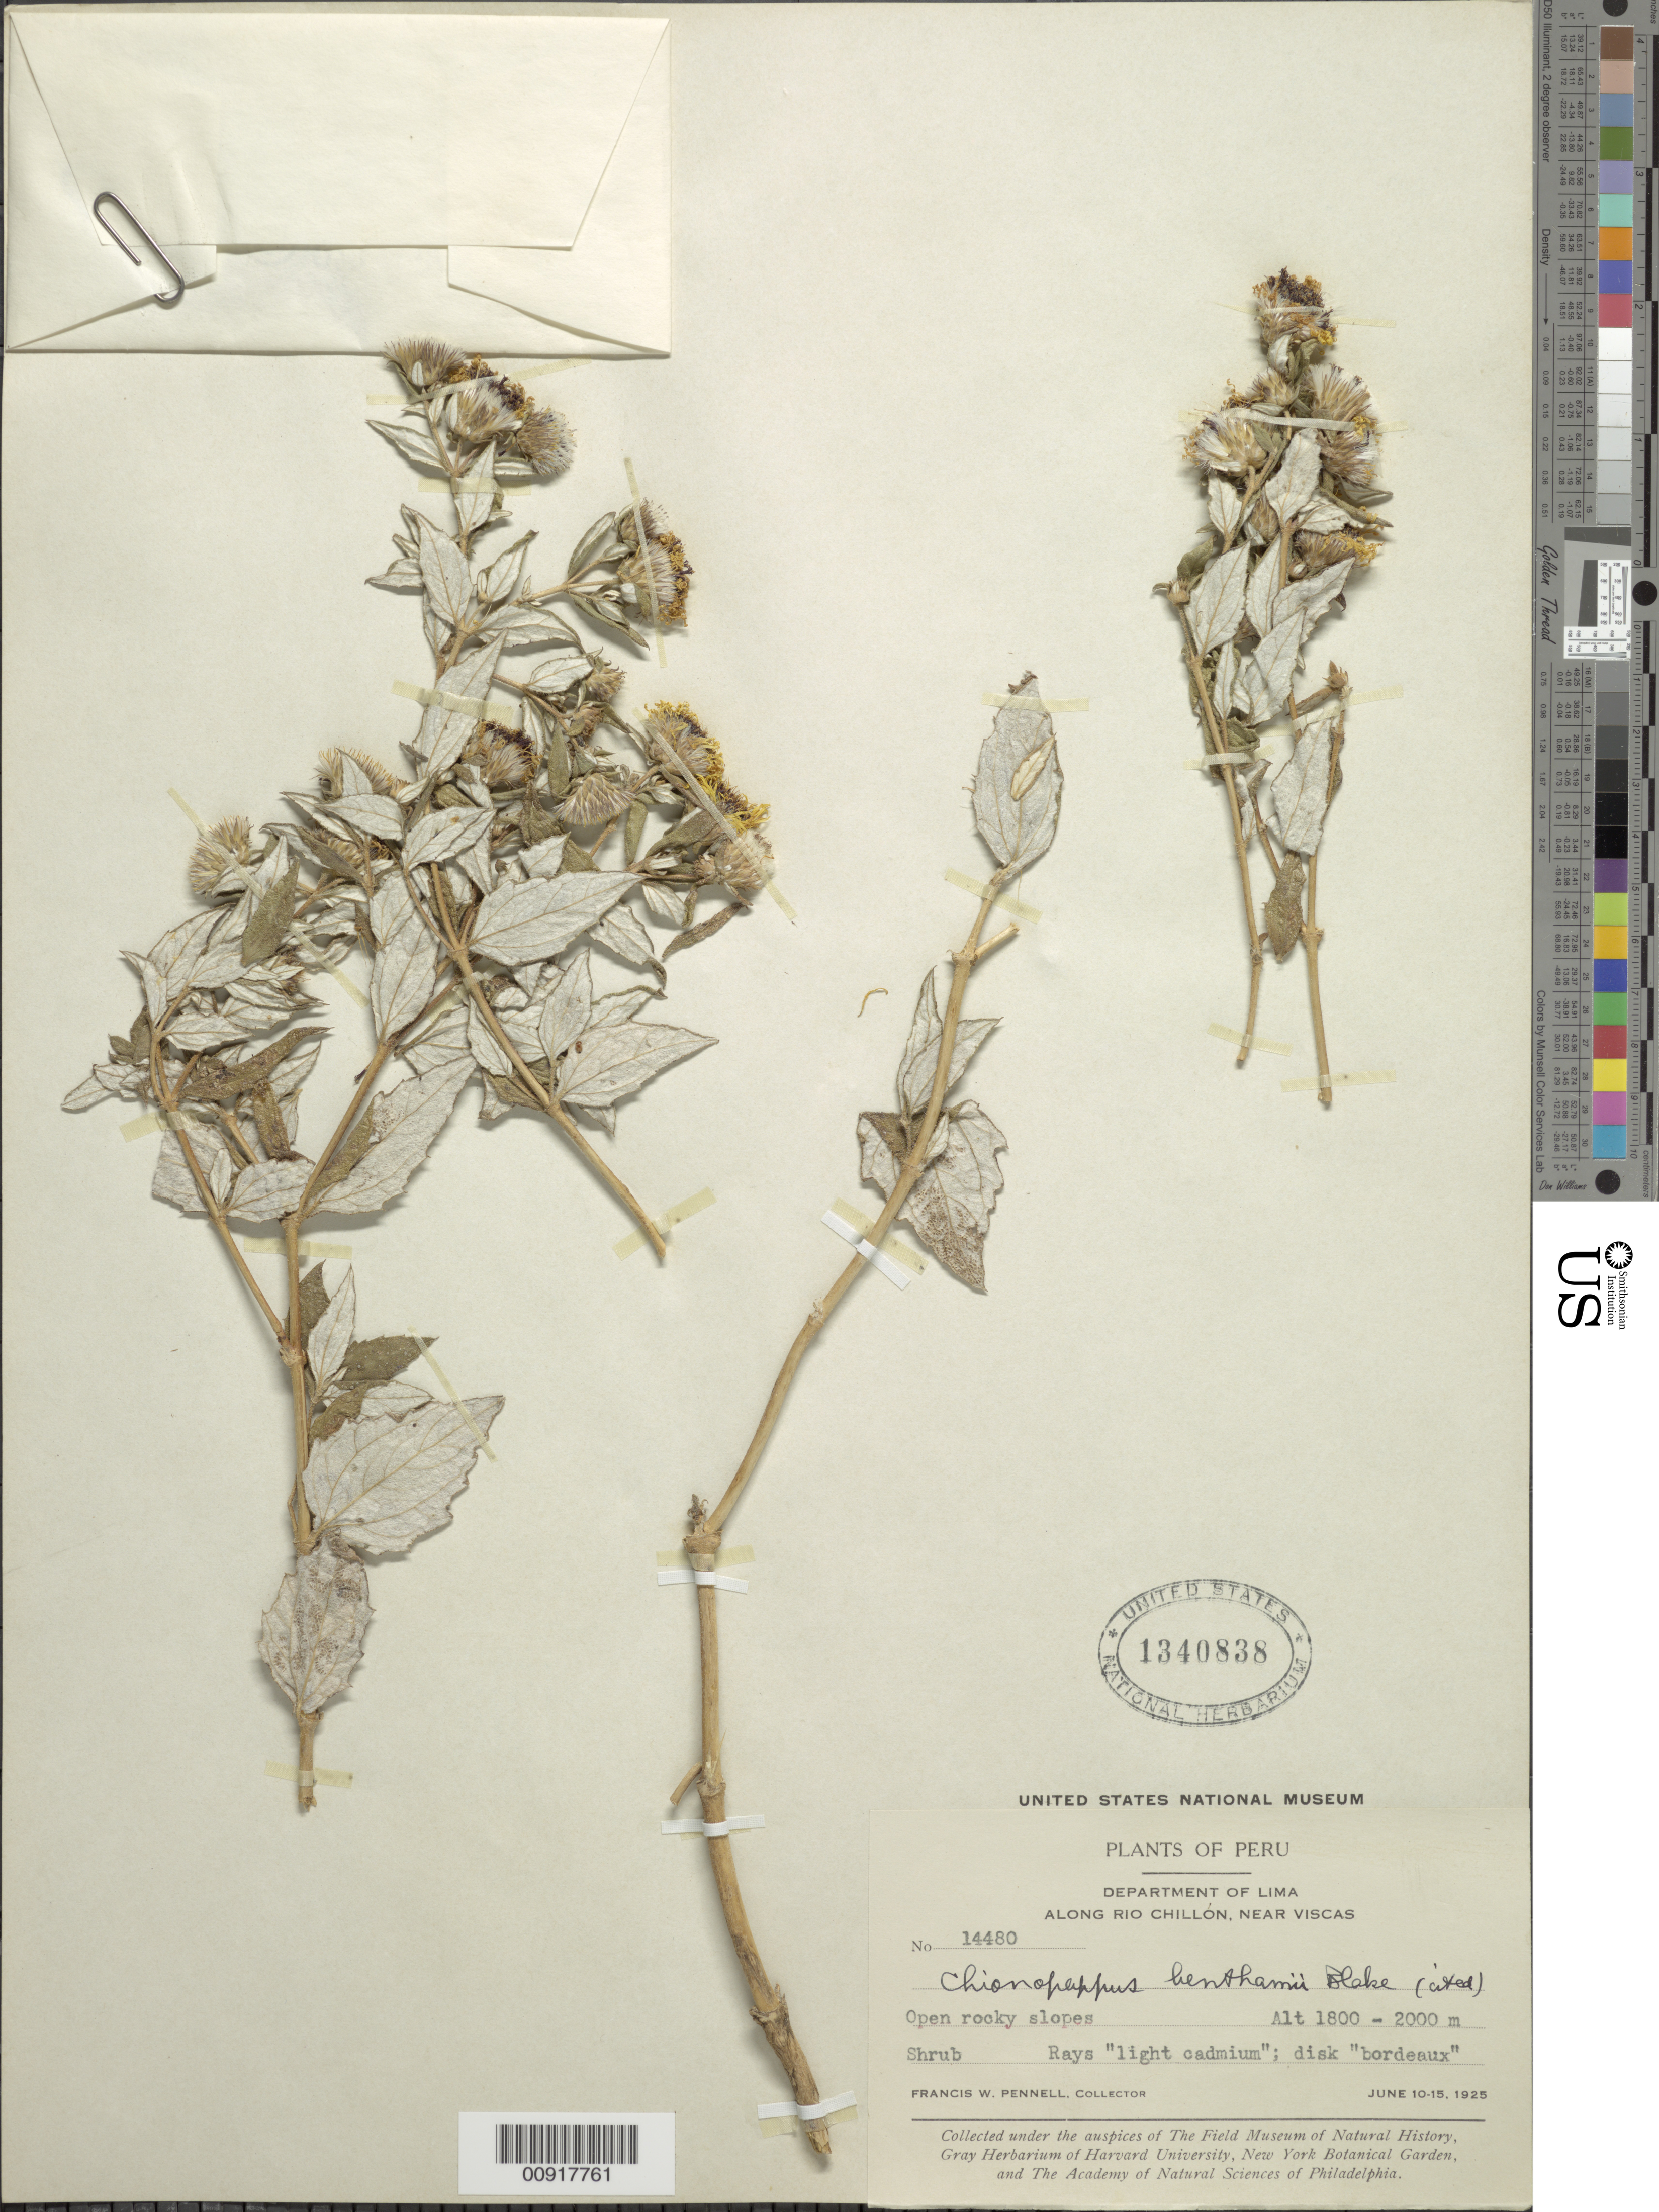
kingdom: Plantae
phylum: Tracheophyta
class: Magnoliopsida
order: Asterales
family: Asteraceae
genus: Chionopappus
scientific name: Chionopappus benthamii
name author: S.F. Blake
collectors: F. W. Pennell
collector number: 14480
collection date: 1925-06-10/1925-06-15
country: Peru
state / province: Lima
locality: Department of Lima. Along Rio Chillón, near Viscas. Open rocky slopes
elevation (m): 1800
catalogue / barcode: US 1340838